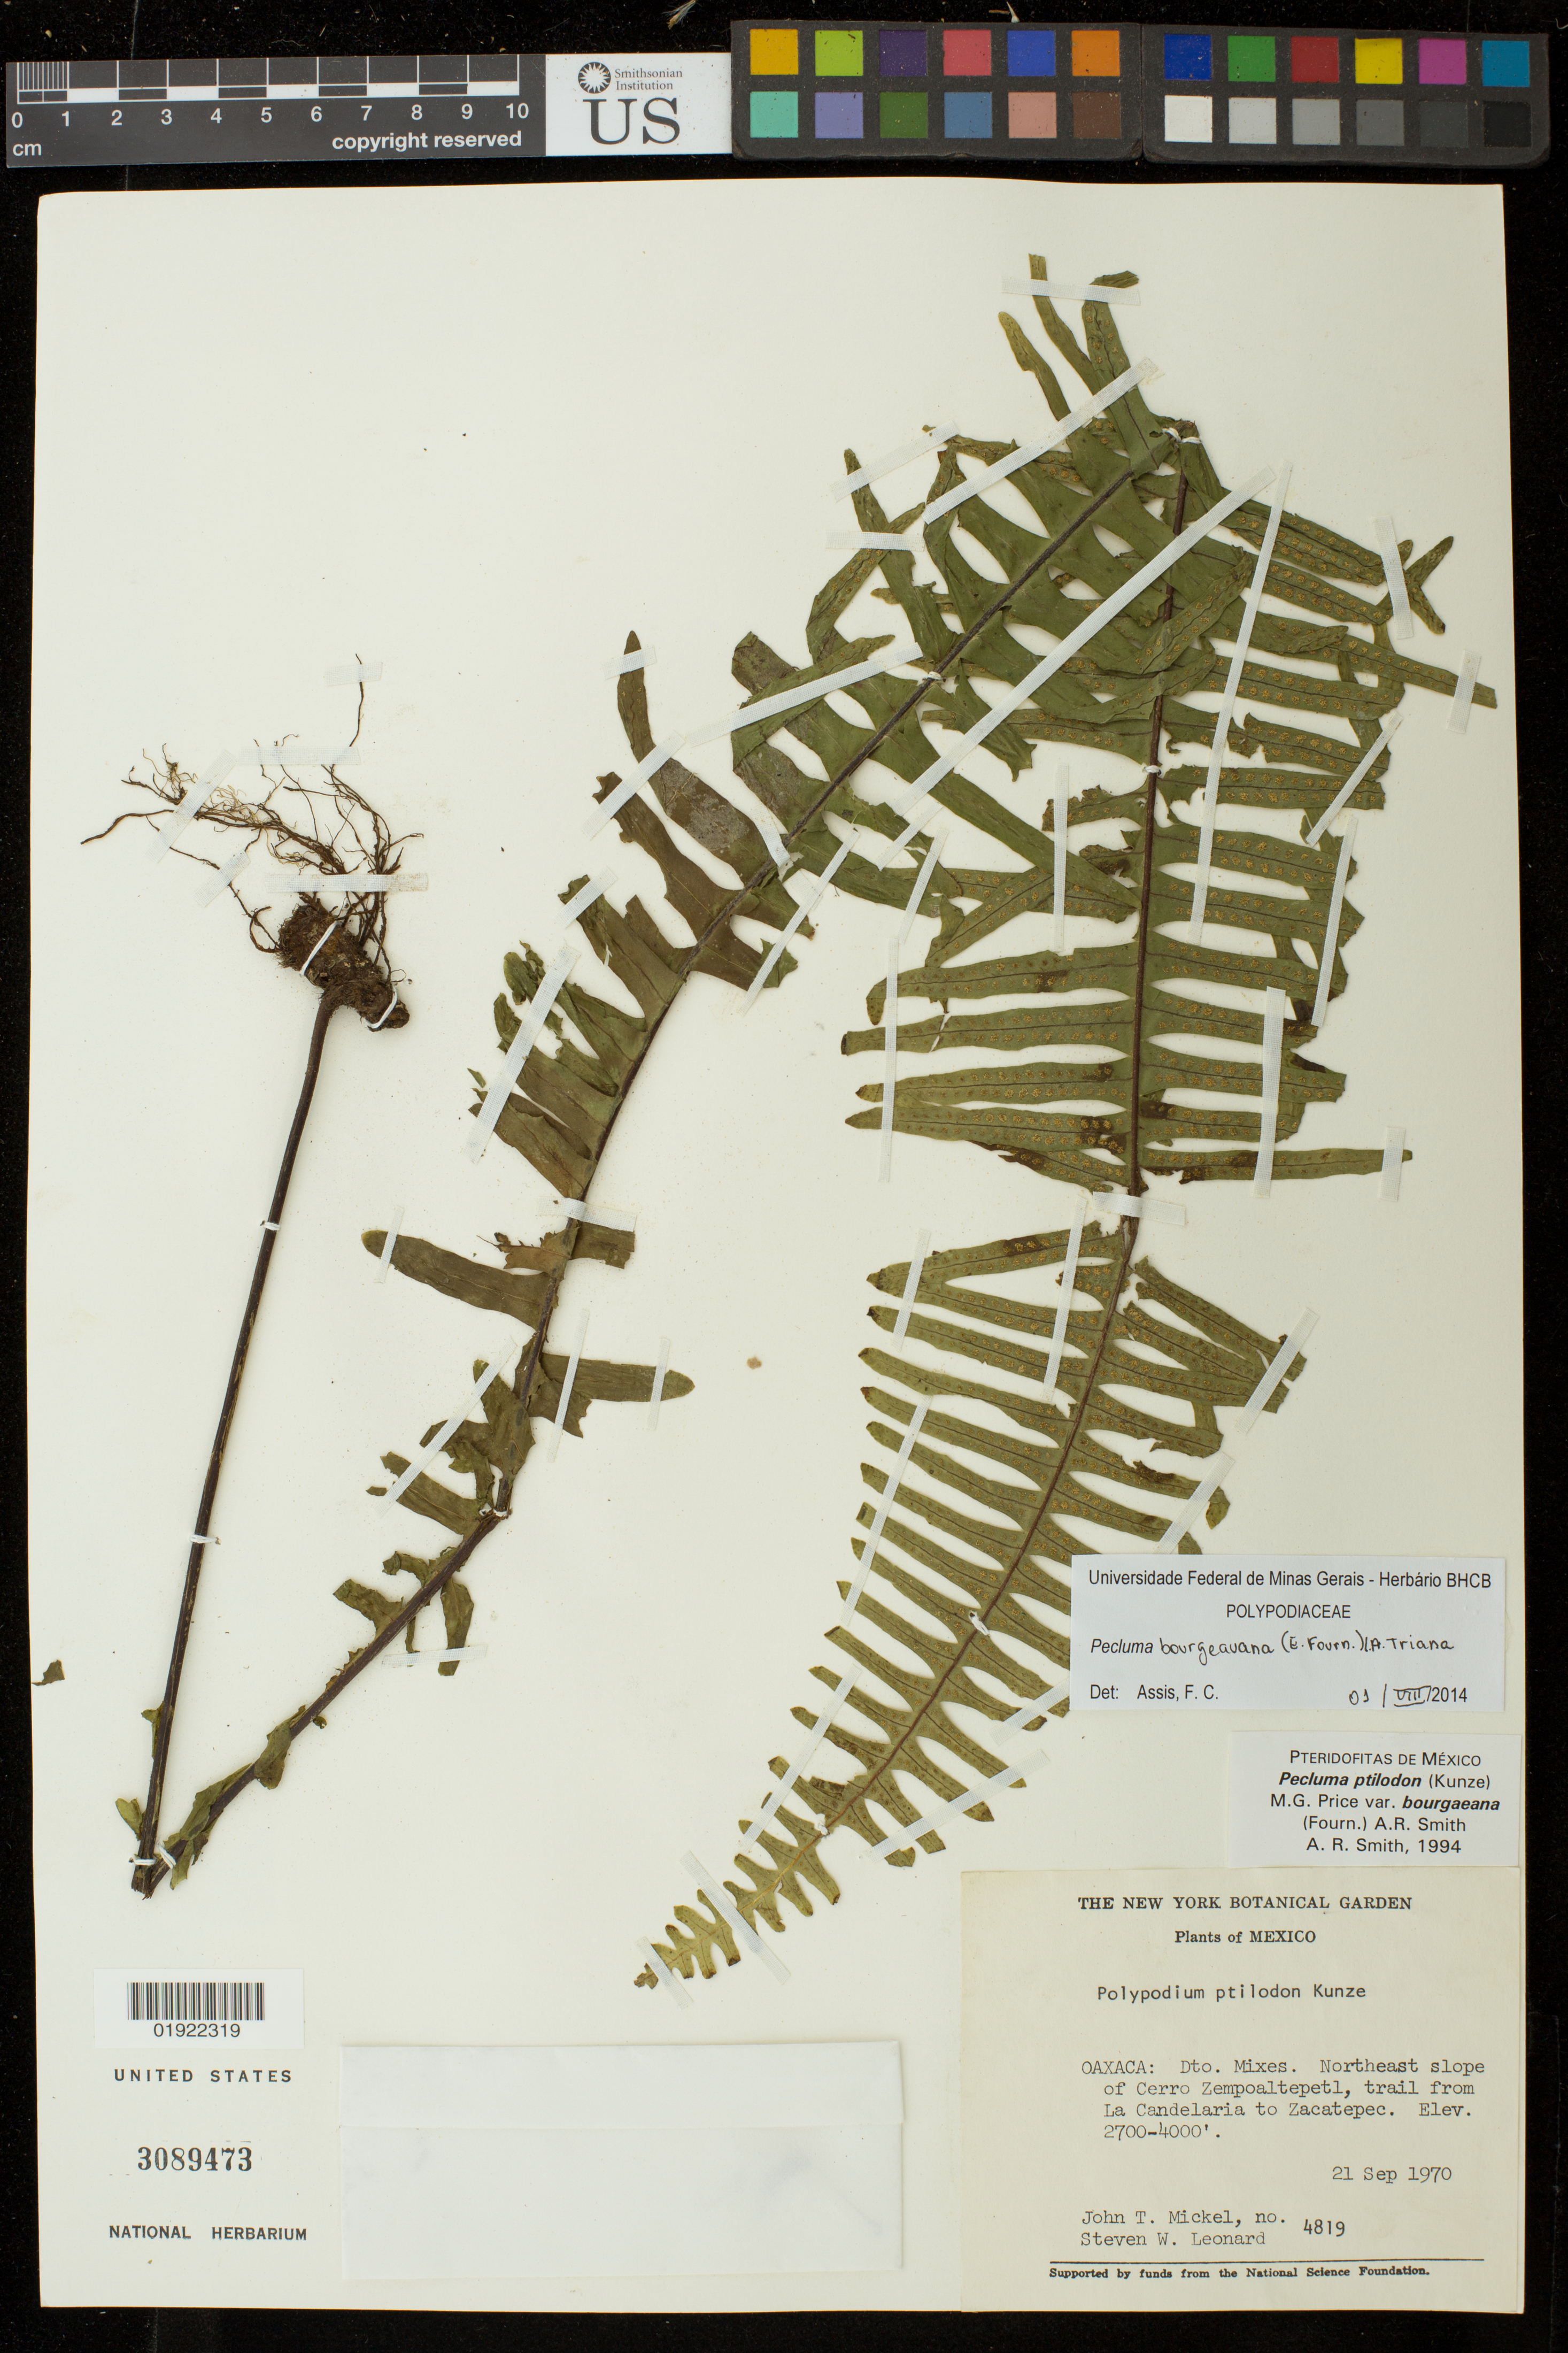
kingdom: Plantae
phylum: Tracheophyta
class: Polypodiopsida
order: Polypodiales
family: Polypodiaceae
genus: Pecluma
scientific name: Pecluma bourgeauana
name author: Triana-Moreno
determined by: Assis, F. C.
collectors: J. Mickel & S. W. Leonard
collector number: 4819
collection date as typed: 21 Sep 1970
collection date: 1970-09-21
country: Mexico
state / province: Oaxaca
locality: Dto. Mixes. Northeast slope of Cerro Zempoaltepetl, trail from La Candelaria to Zacatepec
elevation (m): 2700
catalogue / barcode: US 3089473